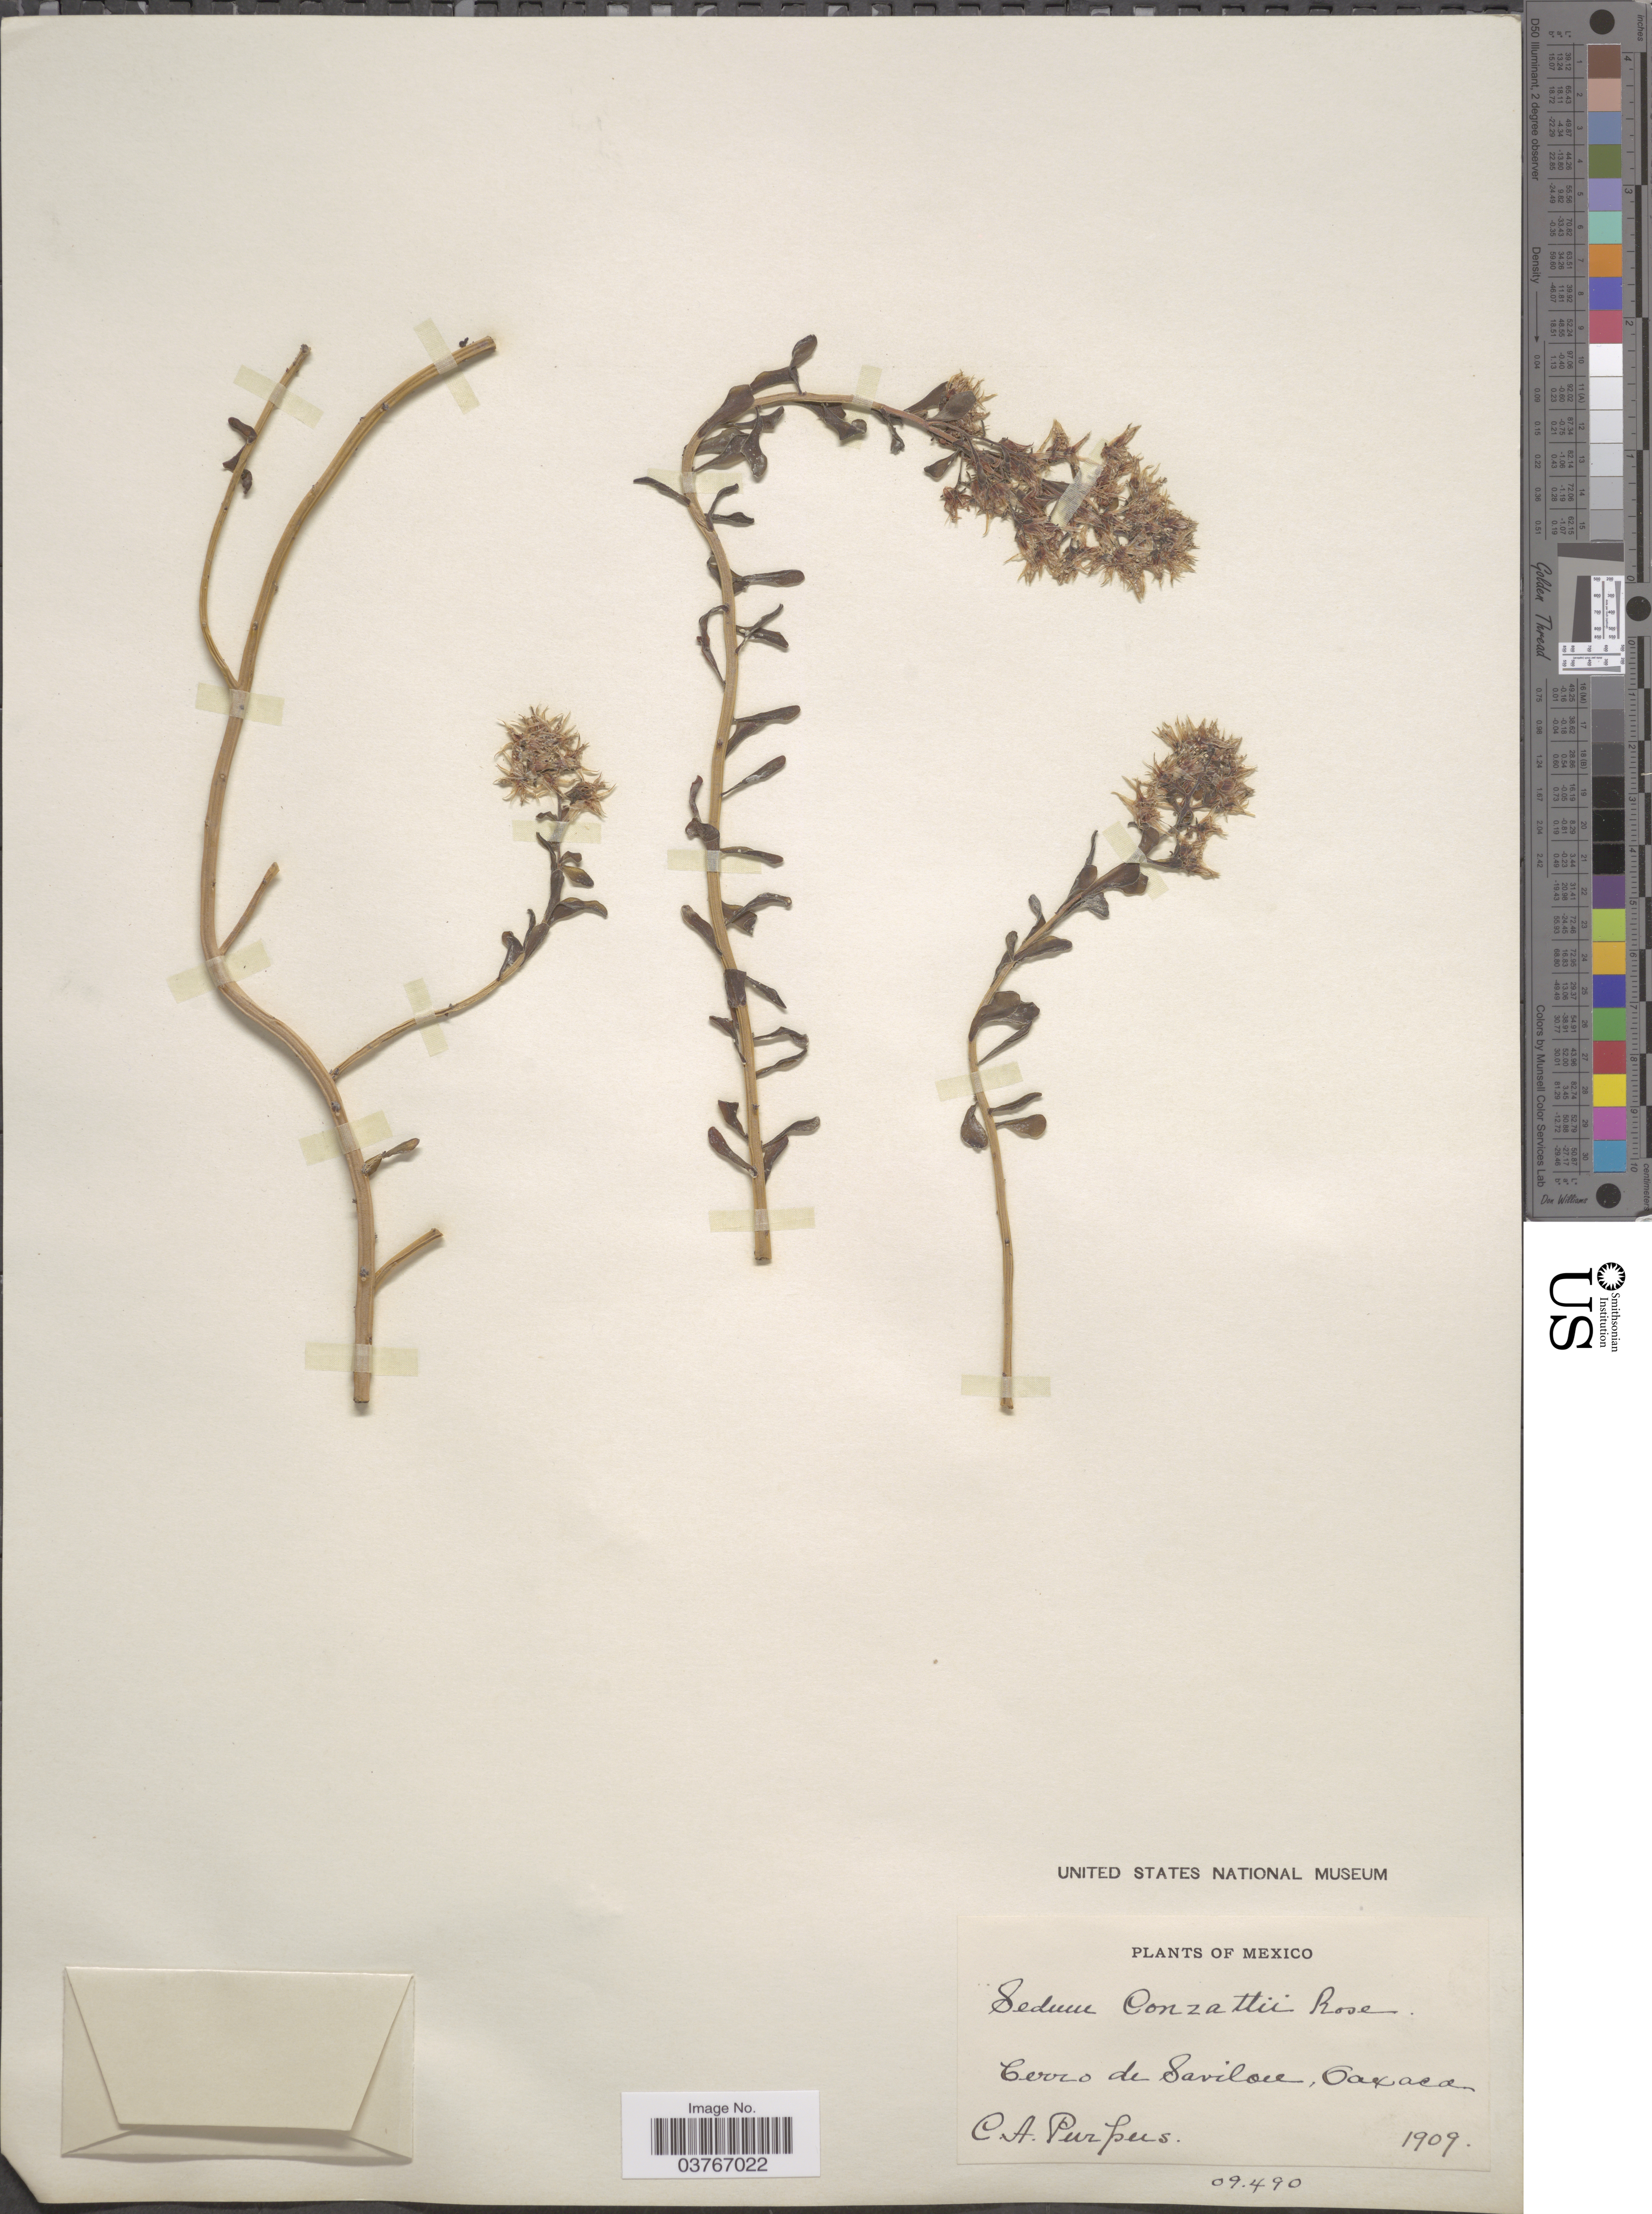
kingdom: Plantae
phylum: Tracheophyta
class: Magnoliopsida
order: Saxifragales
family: Crassulaceae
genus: Sedum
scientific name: Sedum conzattii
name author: Rose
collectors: C. A. Purpus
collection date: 1909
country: Mexico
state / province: Oaxaca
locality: Cerro de Savilov.